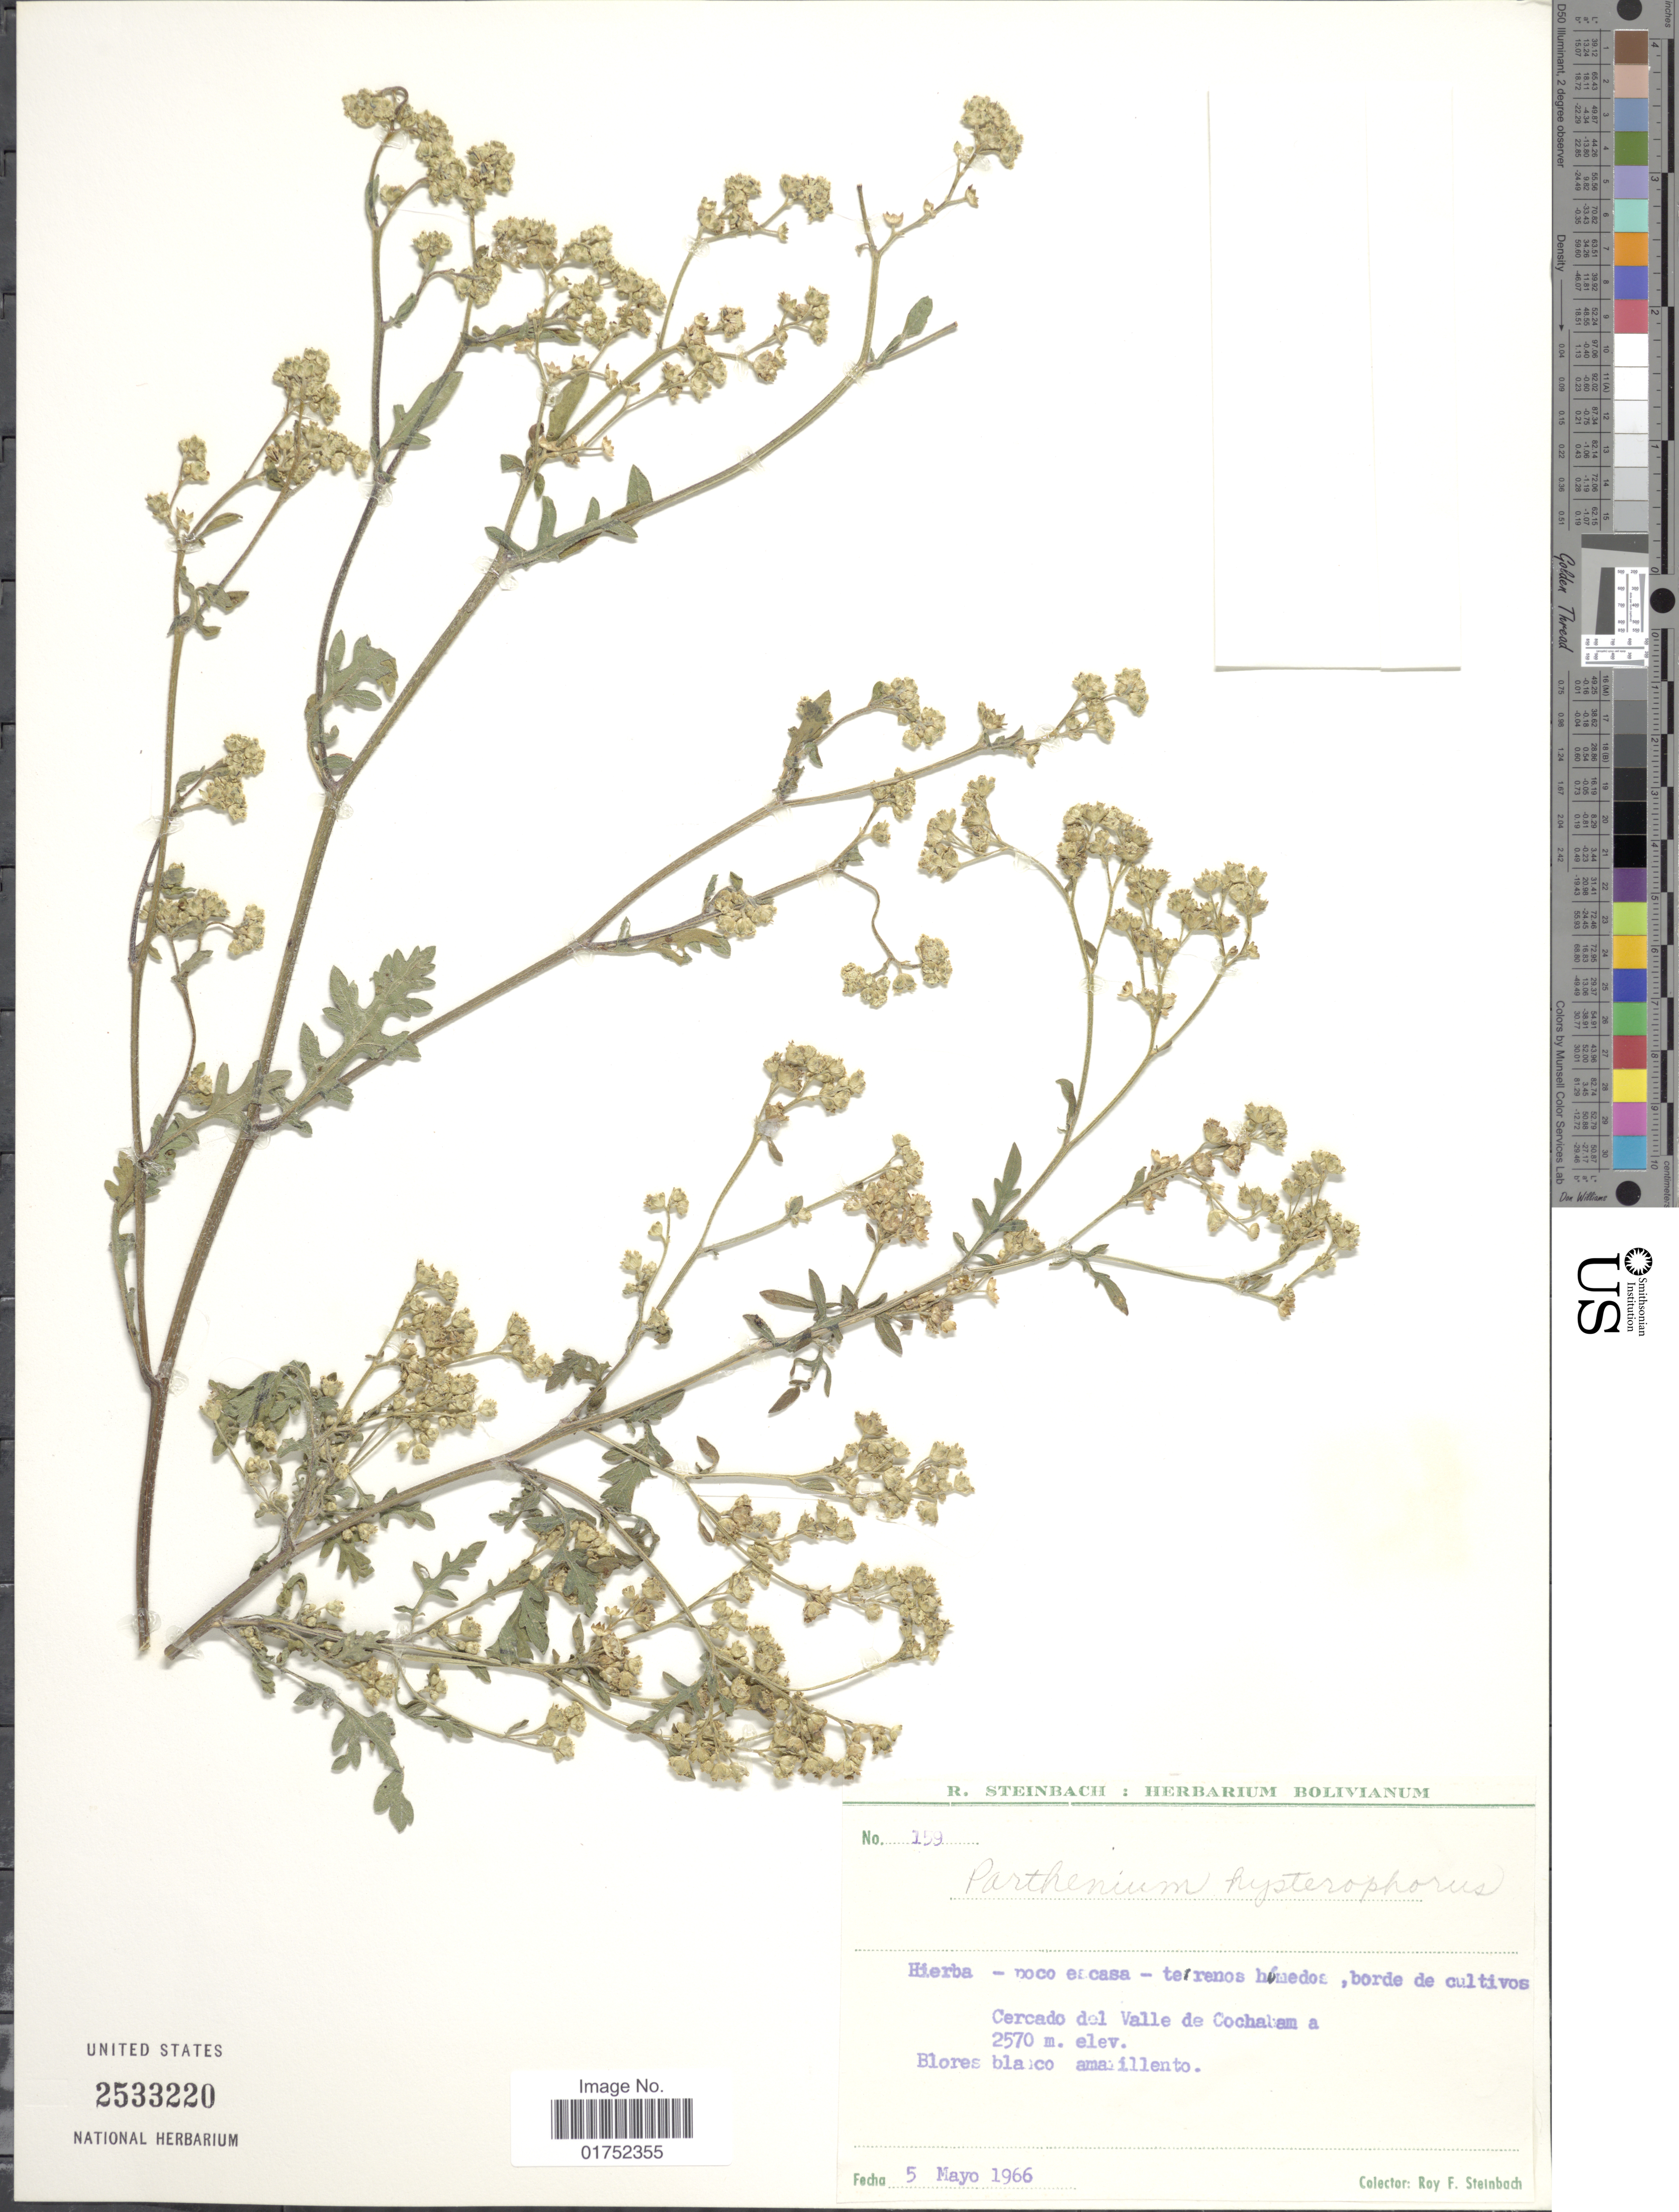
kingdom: Plantae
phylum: Tracheophyta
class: Magnoliopsida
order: Asterales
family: Asteraceae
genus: Parthenium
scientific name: Parthenium hysterophorus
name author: L.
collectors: R. F. Steinbach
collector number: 159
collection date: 1966-05-05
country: Bolivia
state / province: Cochabamba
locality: Cercado del Valle de Cochabamba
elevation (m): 2570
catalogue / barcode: US 2533220